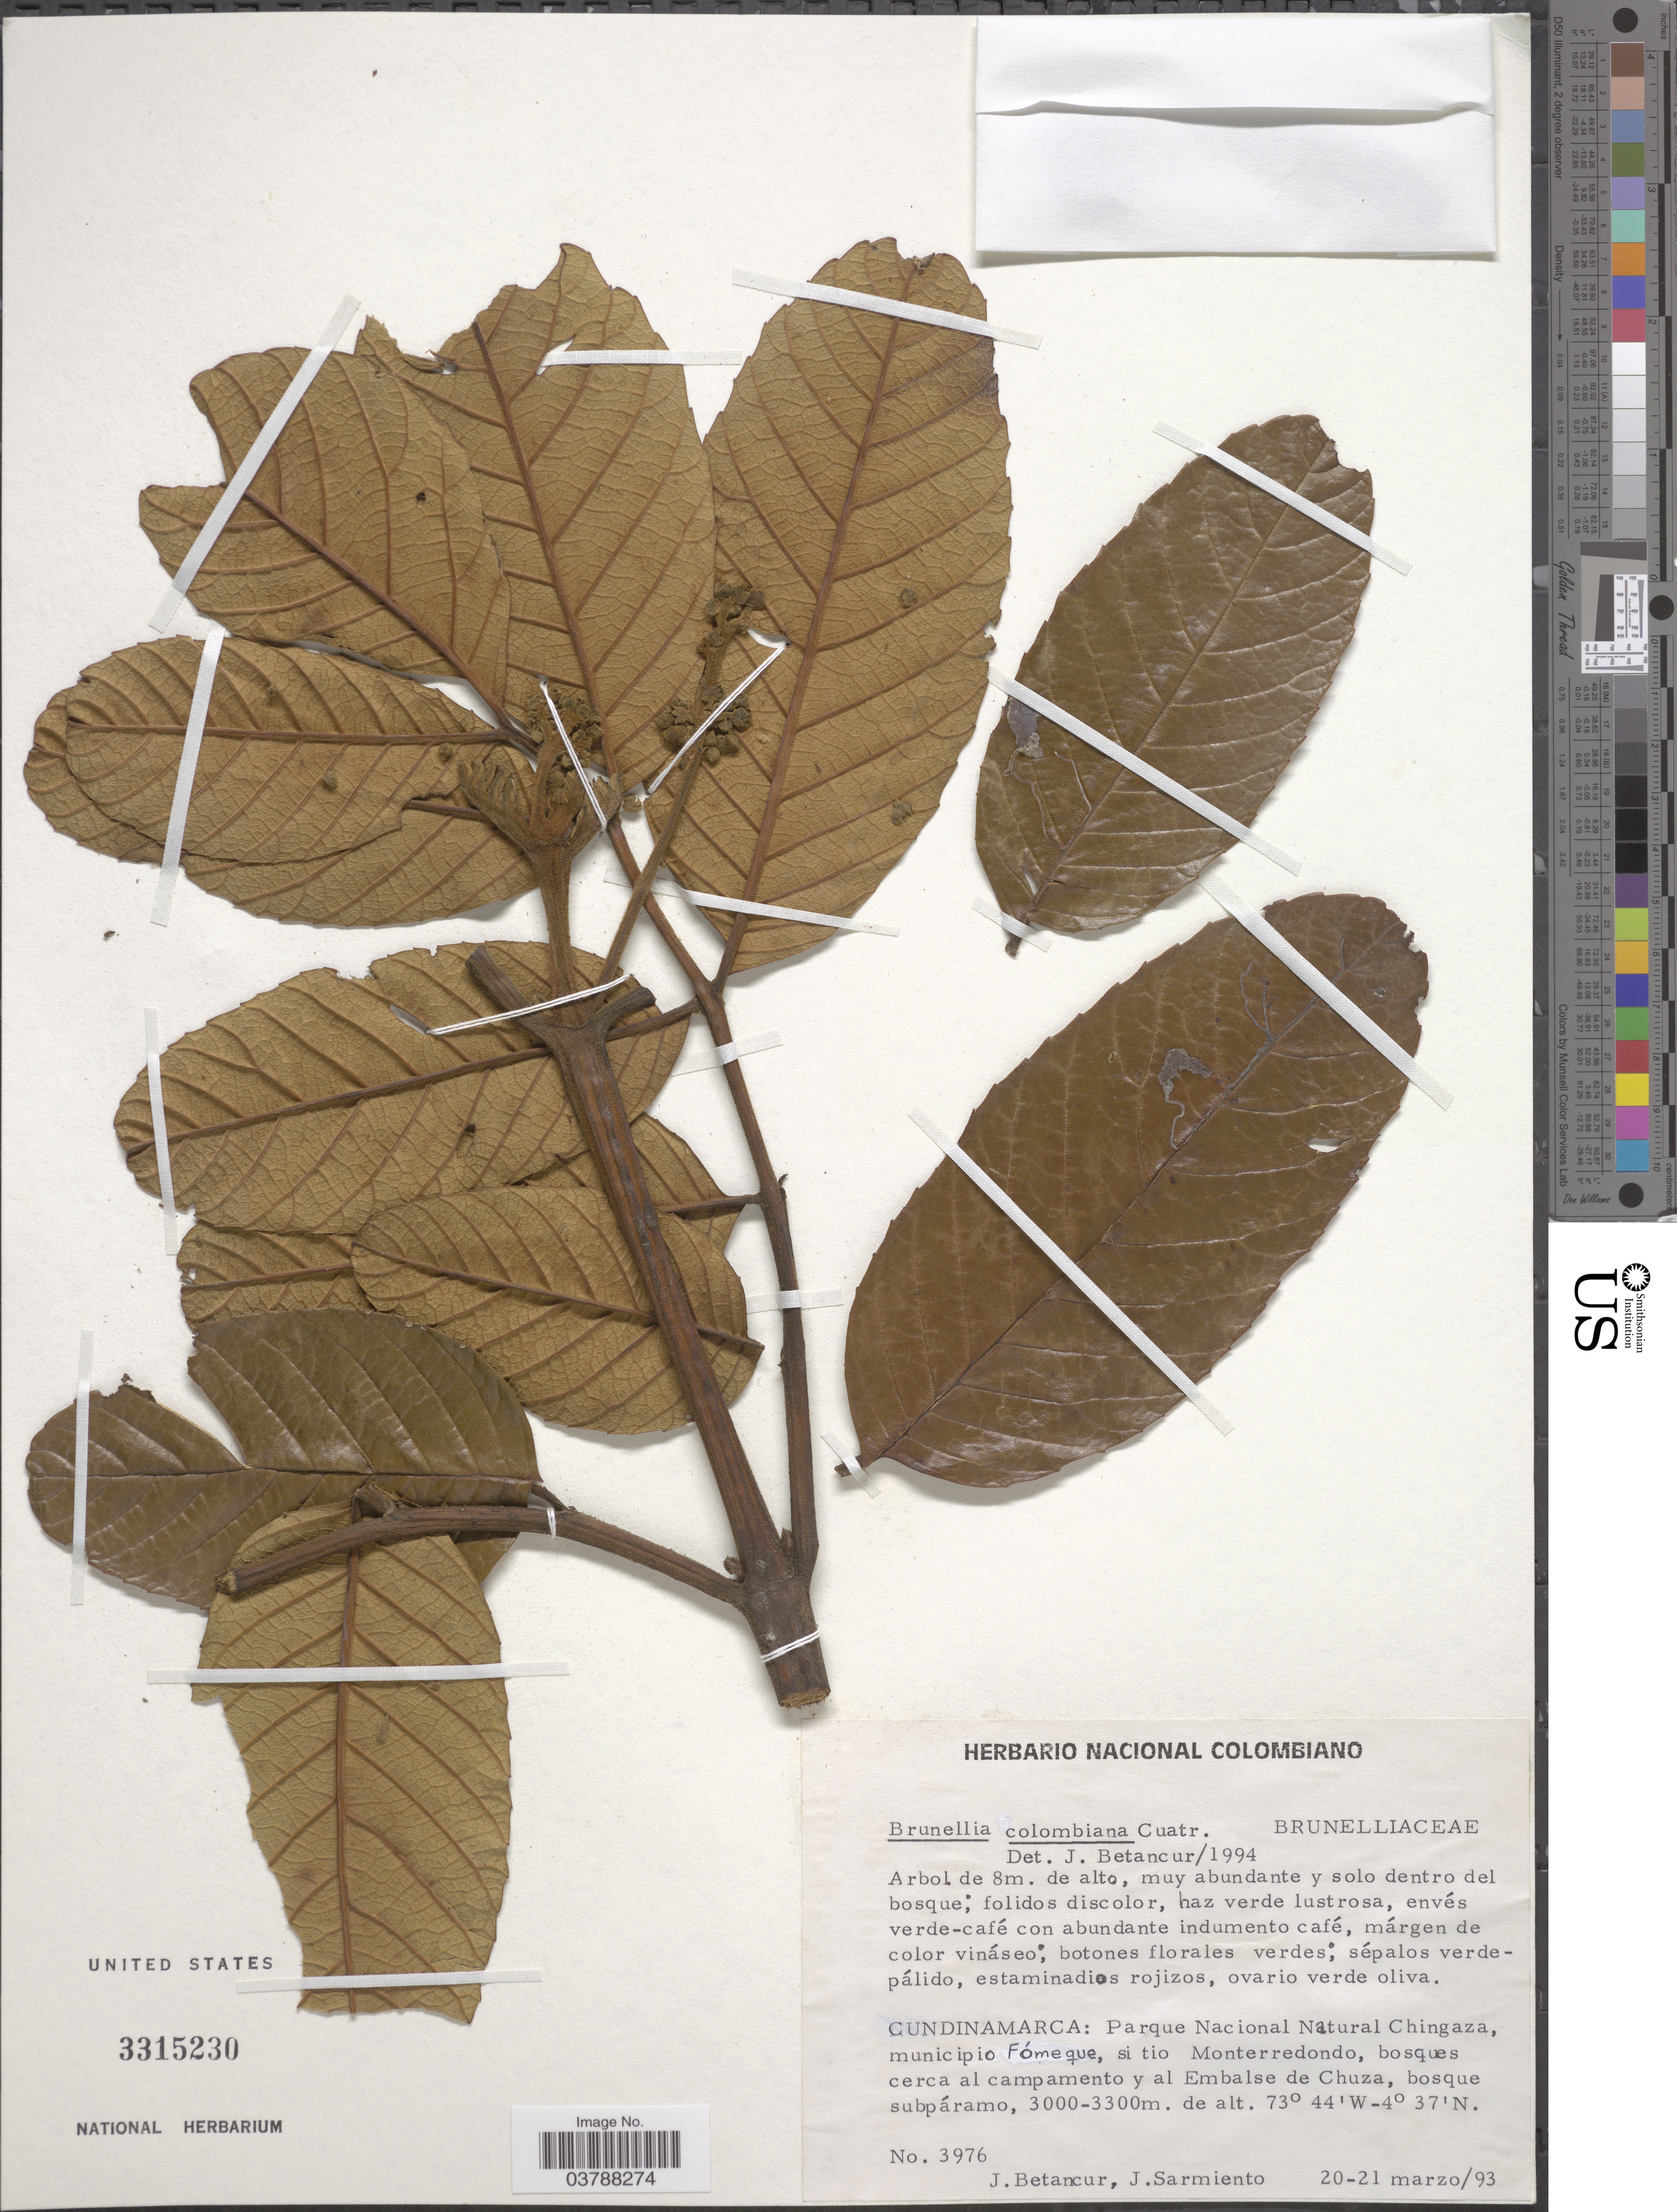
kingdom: Plantae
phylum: Tracheophyta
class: Magnoliopsida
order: Oxalidales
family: Brunelliaceae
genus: Brunellia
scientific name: Brunellia colombiana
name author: Cuatrec.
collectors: J. Betancur & J. Sarmiento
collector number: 3976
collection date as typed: Transcribed d/m/y: 20/3/93 to 21/3/93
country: Colombia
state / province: Cundinamarca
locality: Parque Nacional Natural Chingaza, municipio Fómeque, si tio Monterredondo, bosques cerca al campamento y al Embalse de Chuza.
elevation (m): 3000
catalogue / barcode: US 3315230